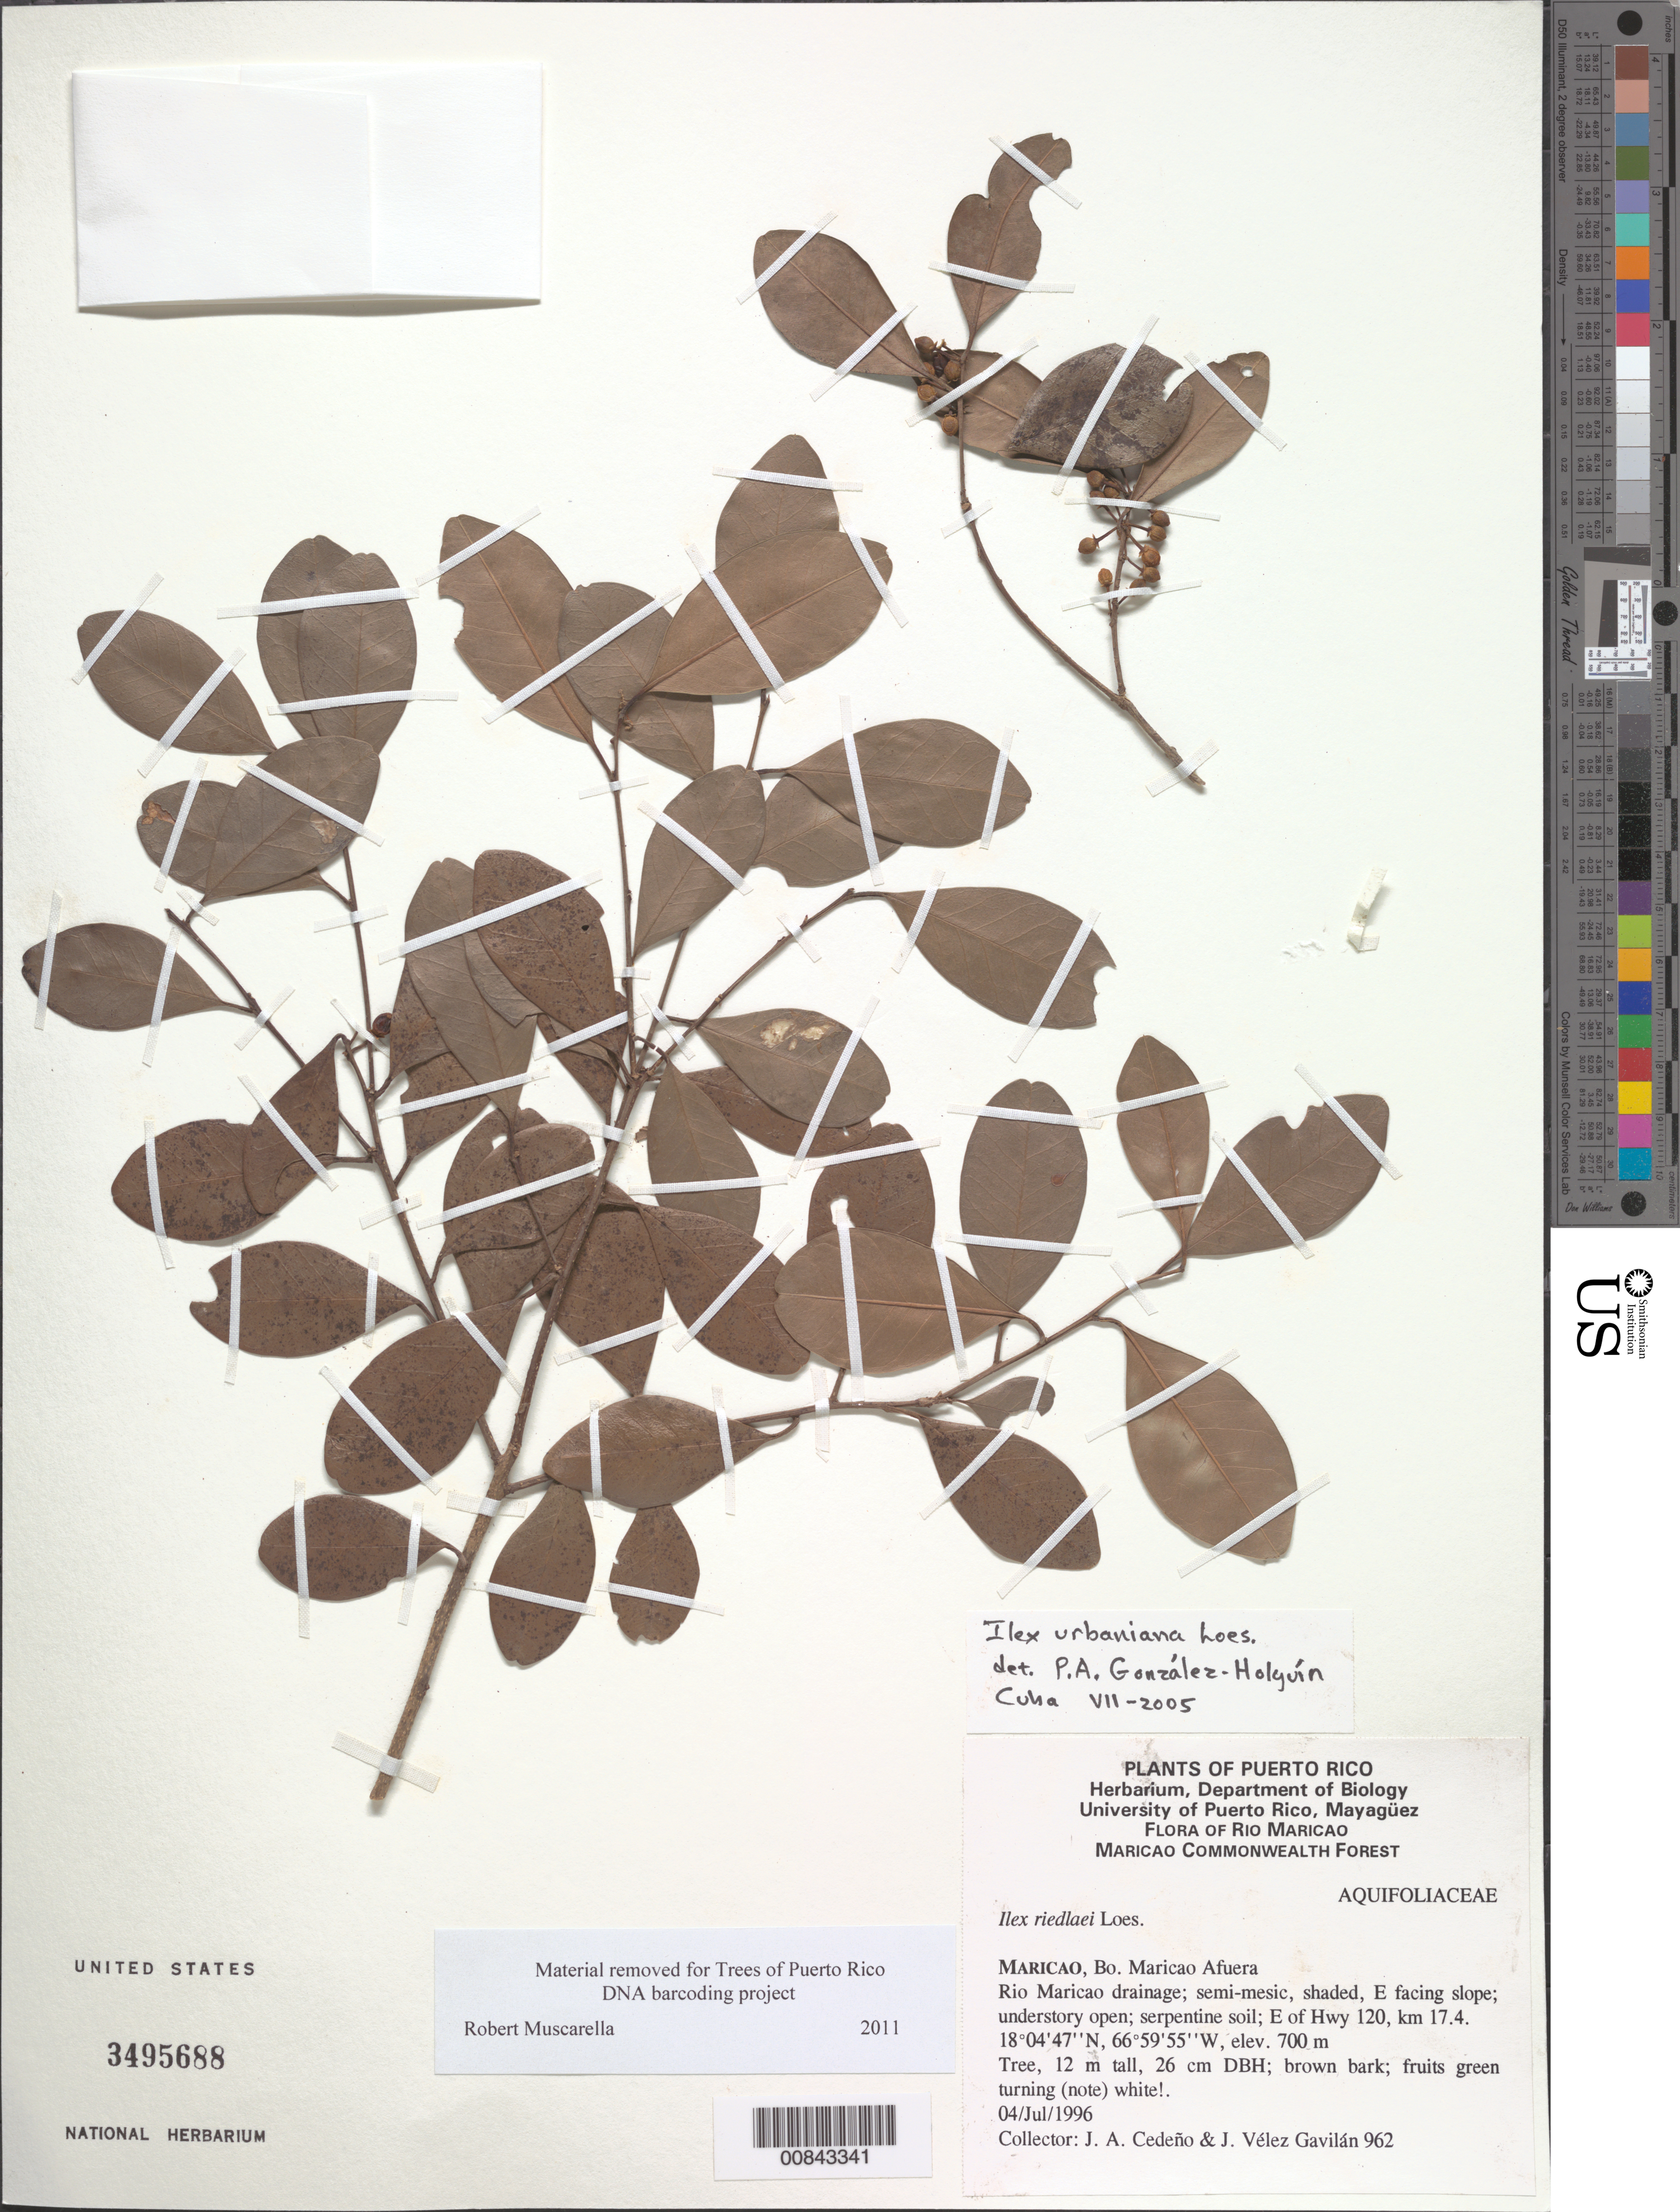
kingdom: Plantae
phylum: Tracheophyta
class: Magnoliopsida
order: Aquifoliales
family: Aquifoliaceae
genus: Ilex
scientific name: Ilex urbaniana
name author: Loes.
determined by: González, P. A.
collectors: J. A. Cedeño-Maldonado & J. Vélez-Gavilán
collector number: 962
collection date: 1996-07-04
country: Puerto Rico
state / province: Maricao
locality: Bo. Maricao Afuera, Rio Maricao drainage, E of Hwy 120, km 17.4.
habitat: Semi-mesic, shaded, E facing slope; understory open; serpentine soil.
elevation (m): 700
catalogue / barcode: US 3495688